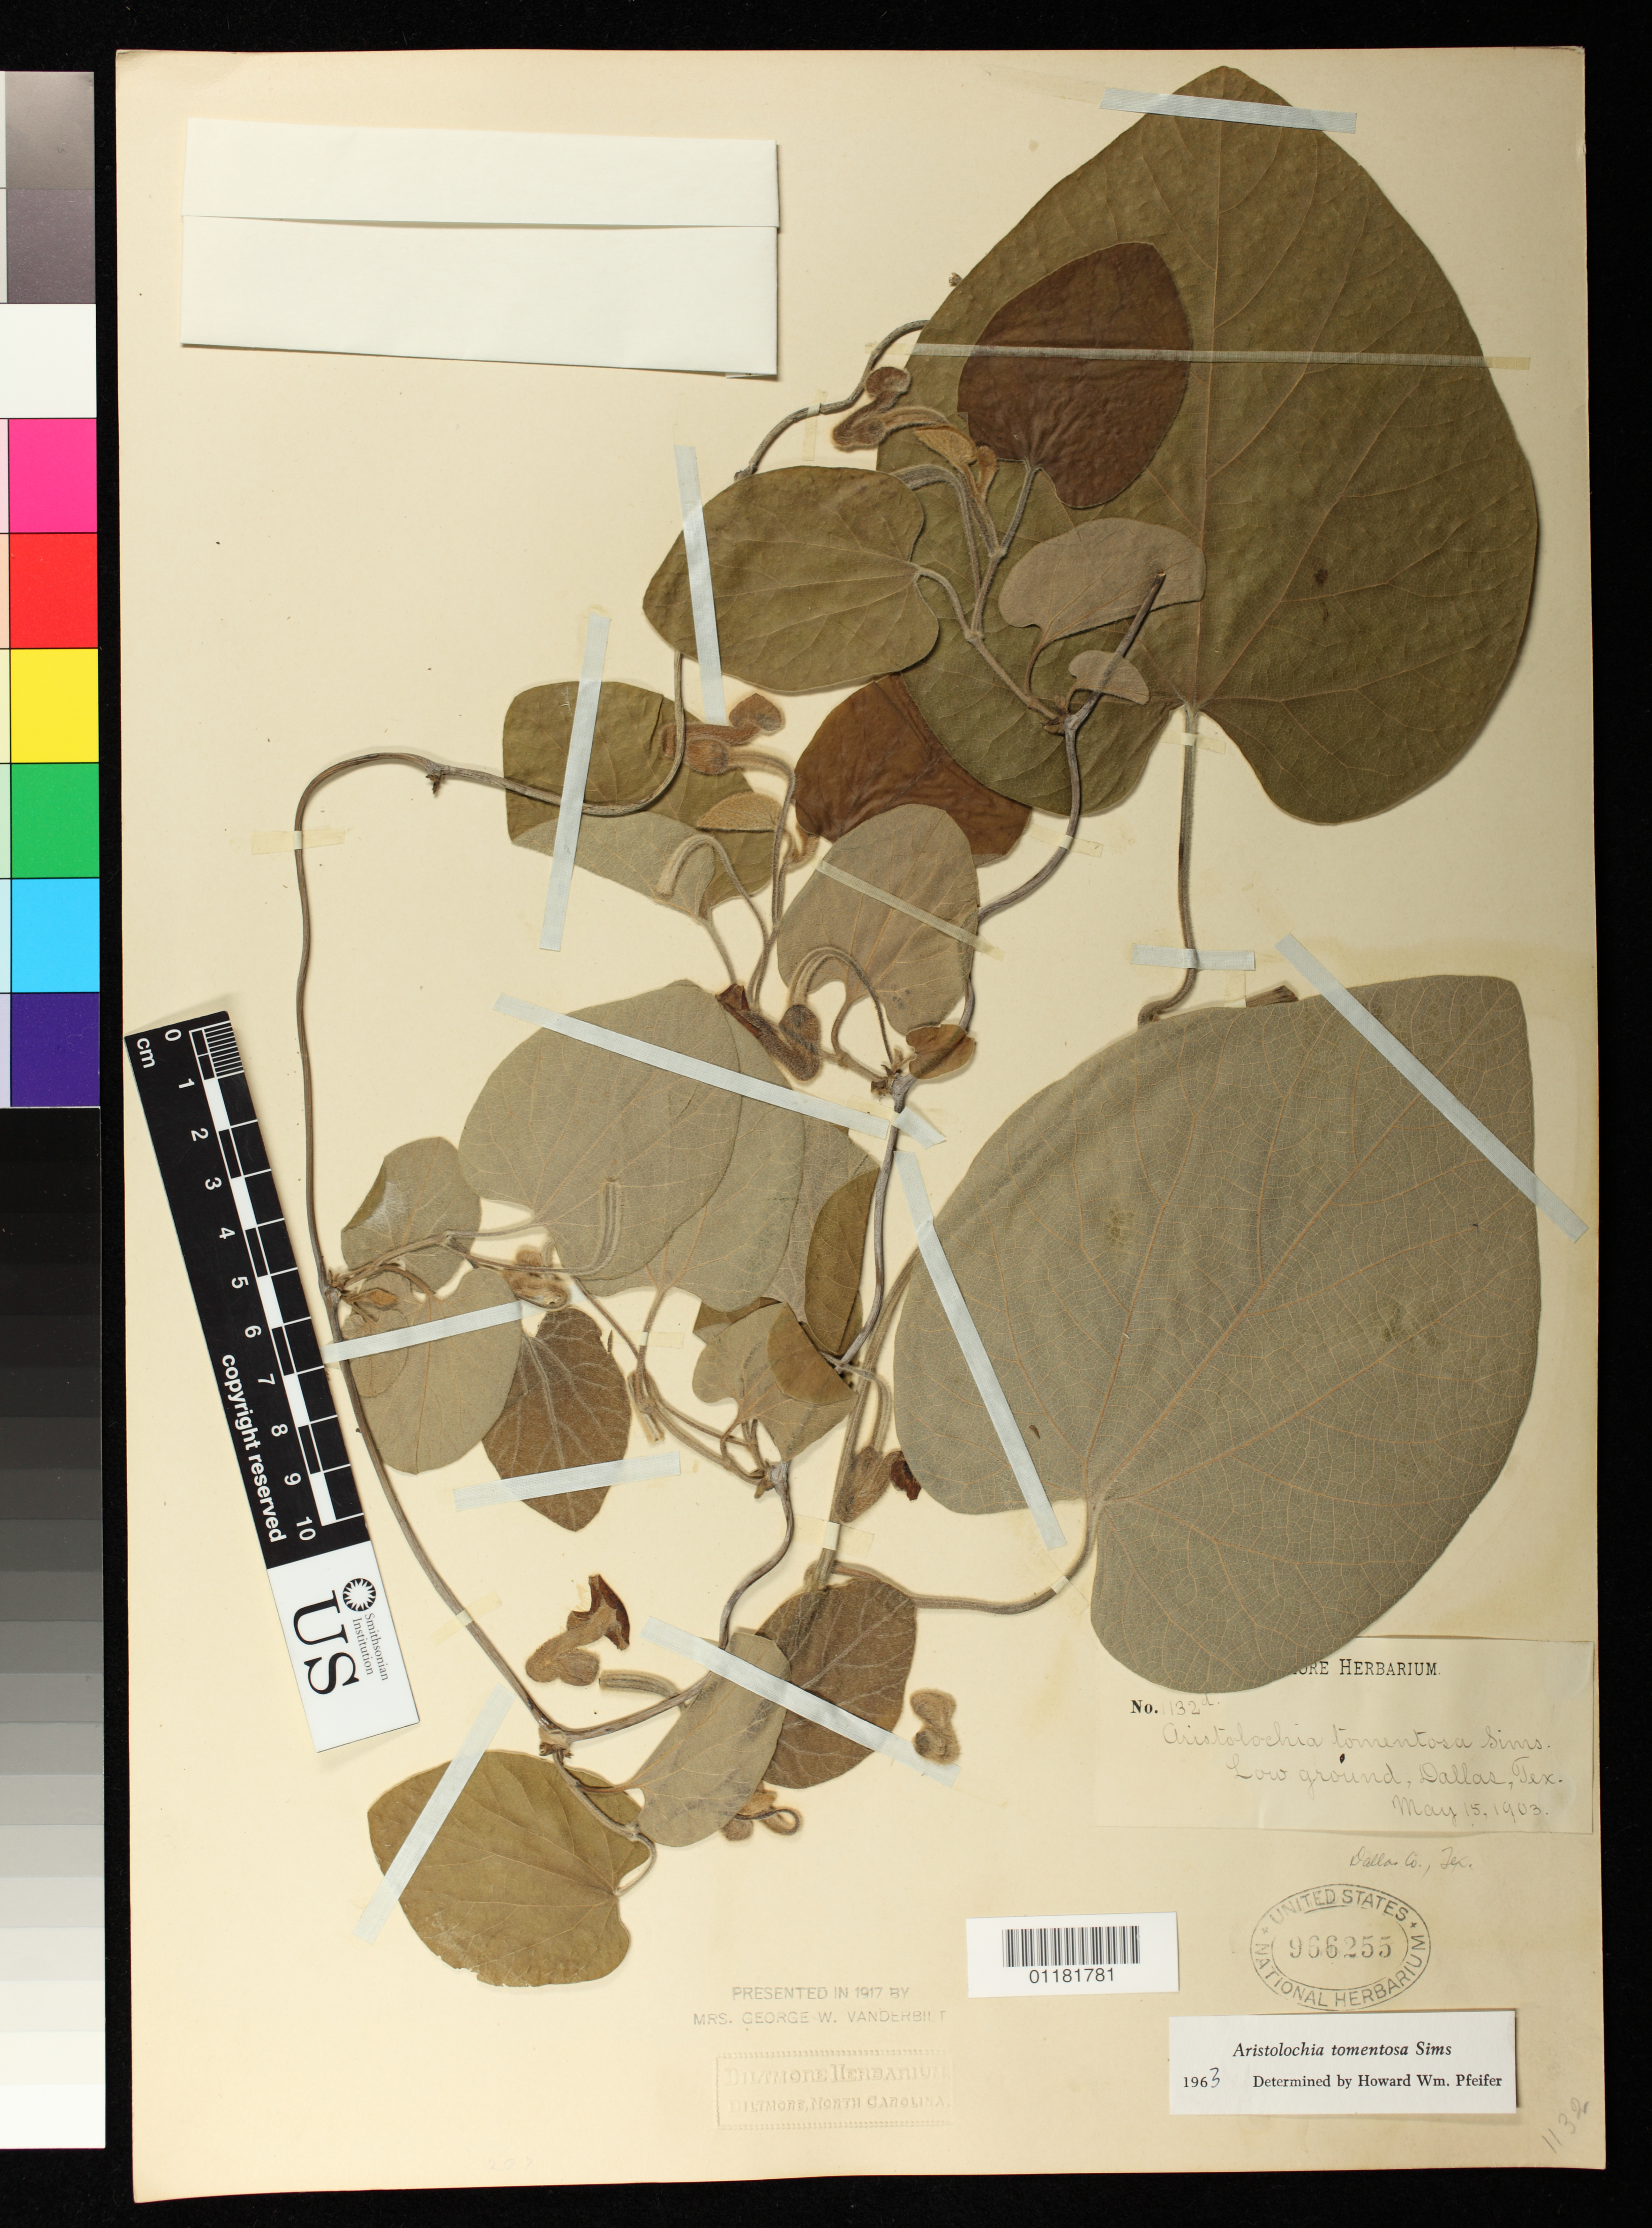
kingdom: Plantae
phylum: Tracheophyta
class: Magnoliopsida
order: Piperales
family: Aristolochiaceae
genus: Aristolochia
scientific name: Aristolochia tomentosa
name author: Sims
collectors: ex herb. Biltmore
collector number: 132d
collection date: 1903-05-18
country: United States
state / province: Texas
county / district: Dallas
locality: Dallas, Dallas County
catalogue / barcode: US 986255